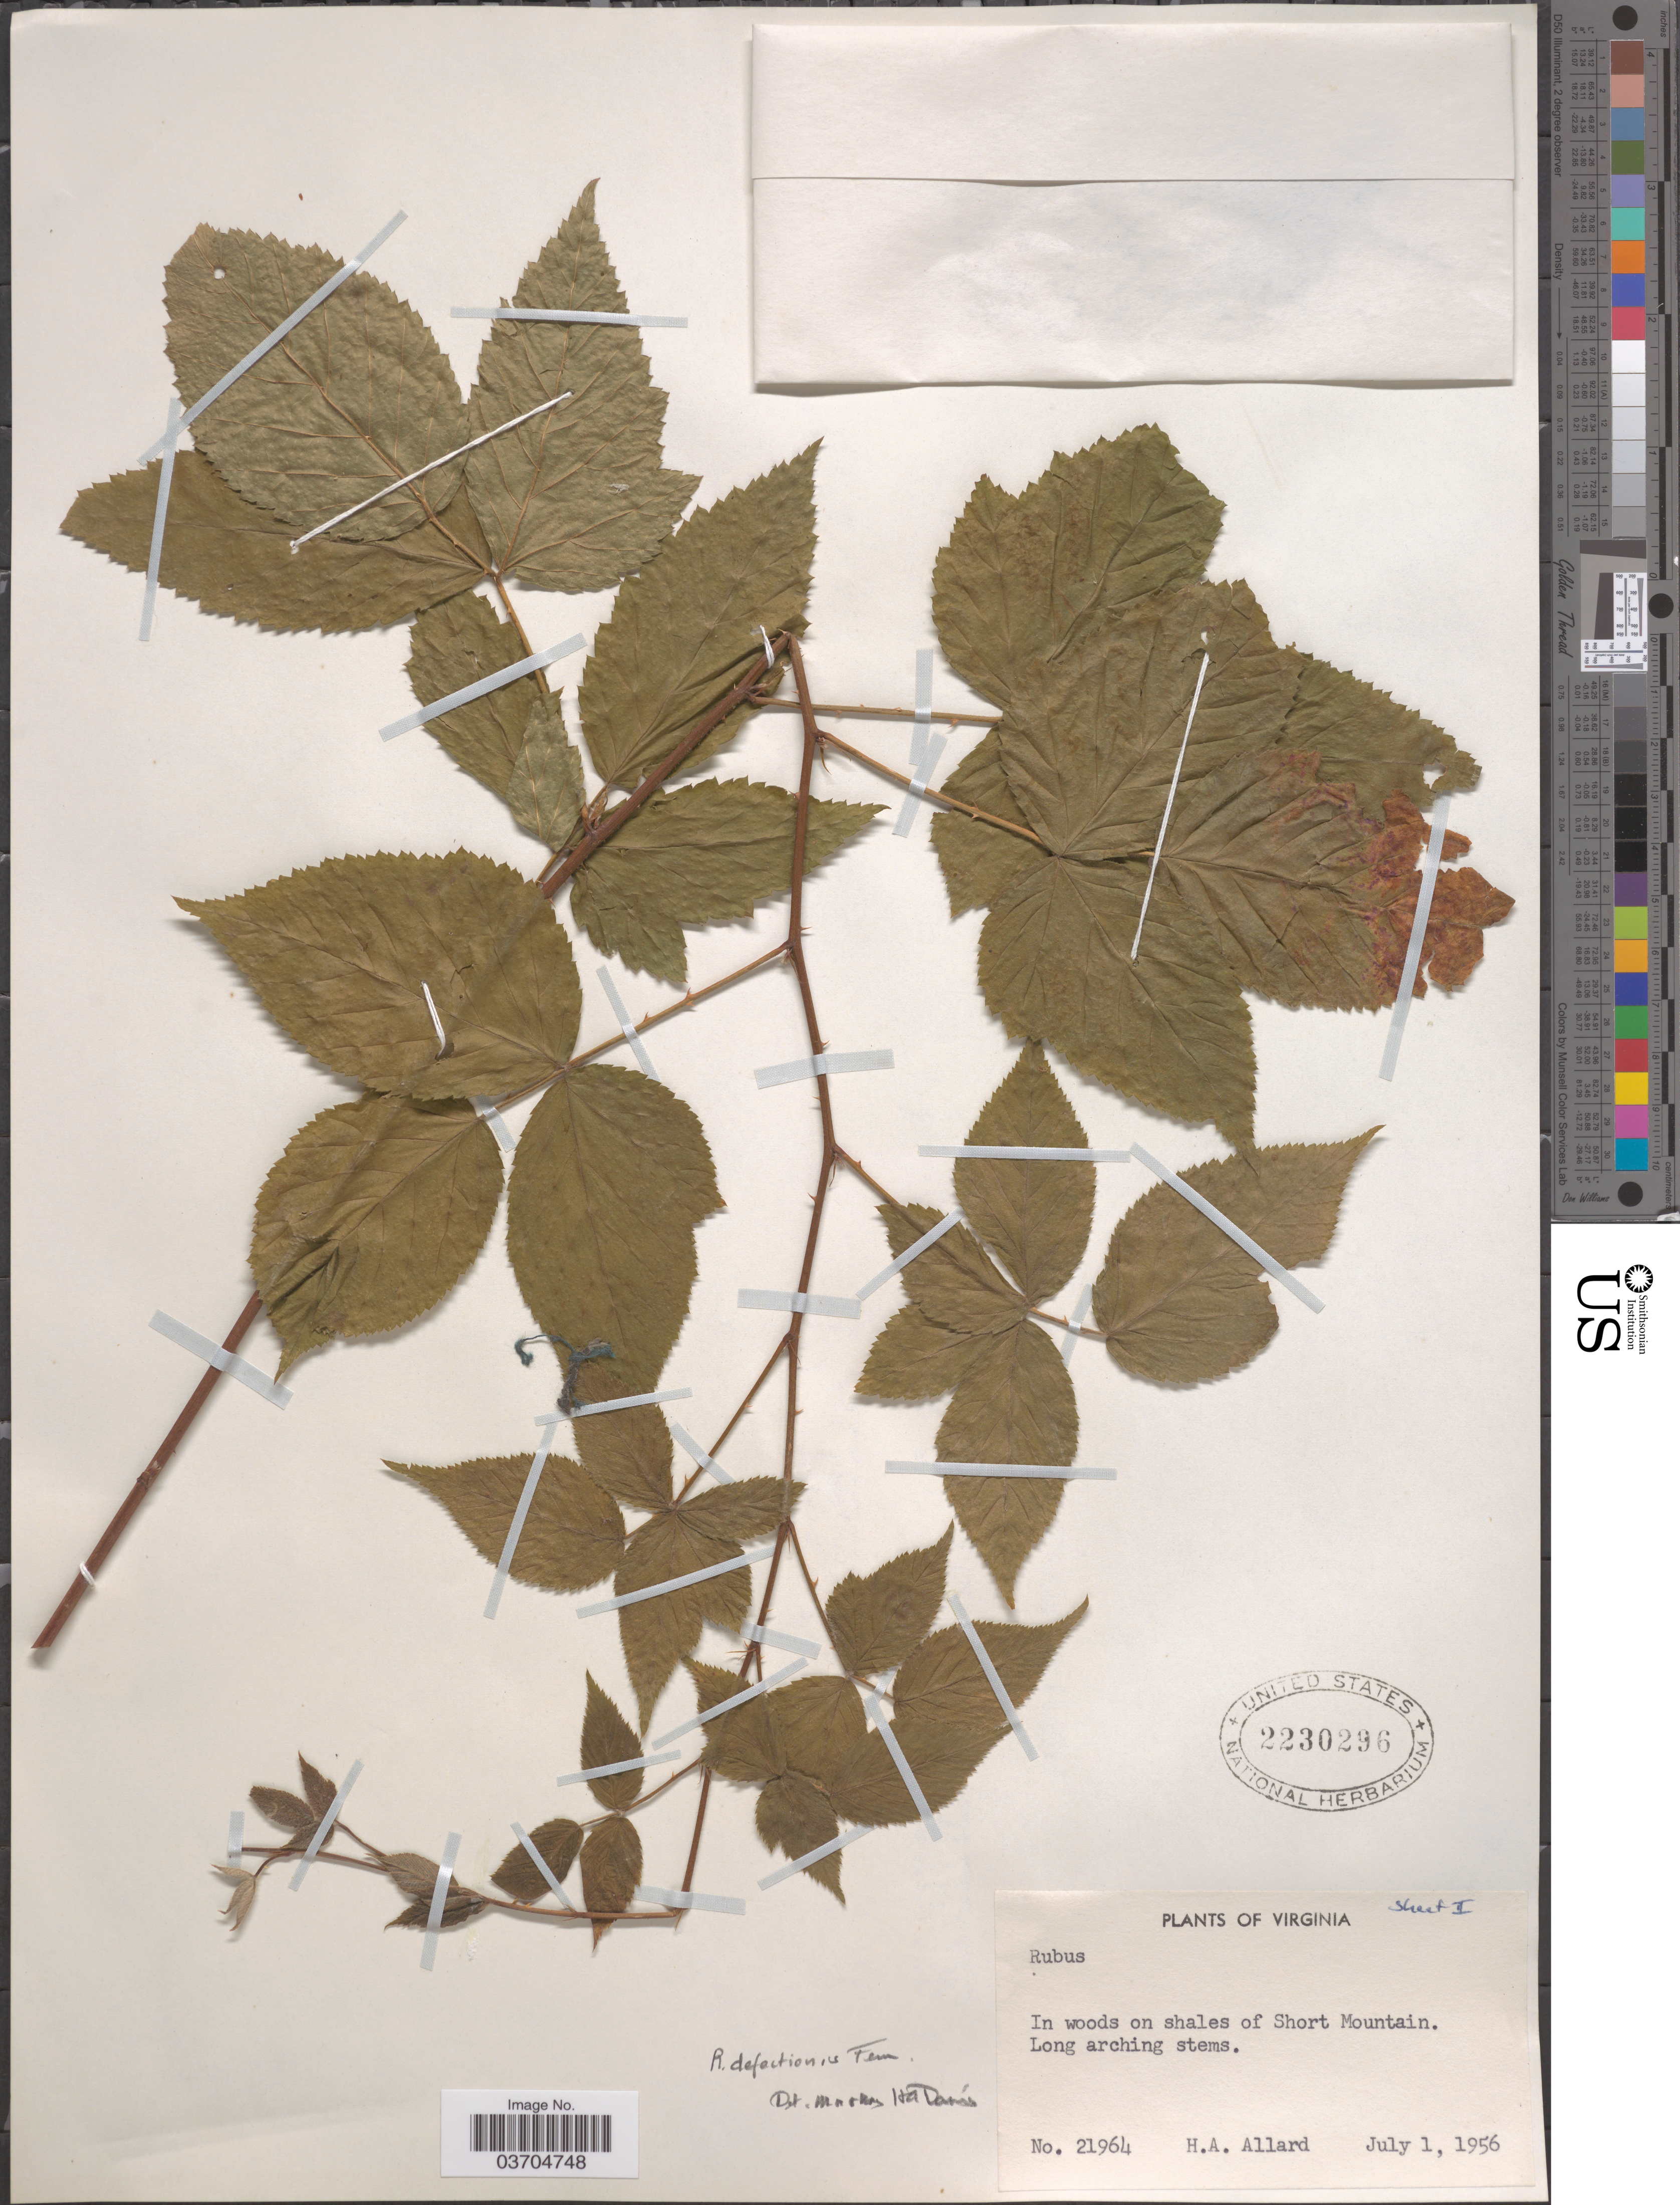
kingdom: Plantae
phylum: Tracheophyta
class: Magnoliopsida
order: Rosales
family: Rosaceae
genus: Rubus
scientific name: Rubus defectionis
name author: Fernald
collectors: H. A. Allard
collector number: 21964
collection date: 1956-07-01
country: United States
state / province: Virginia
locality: On shales of Short Mountain.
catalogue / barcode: US 2230296